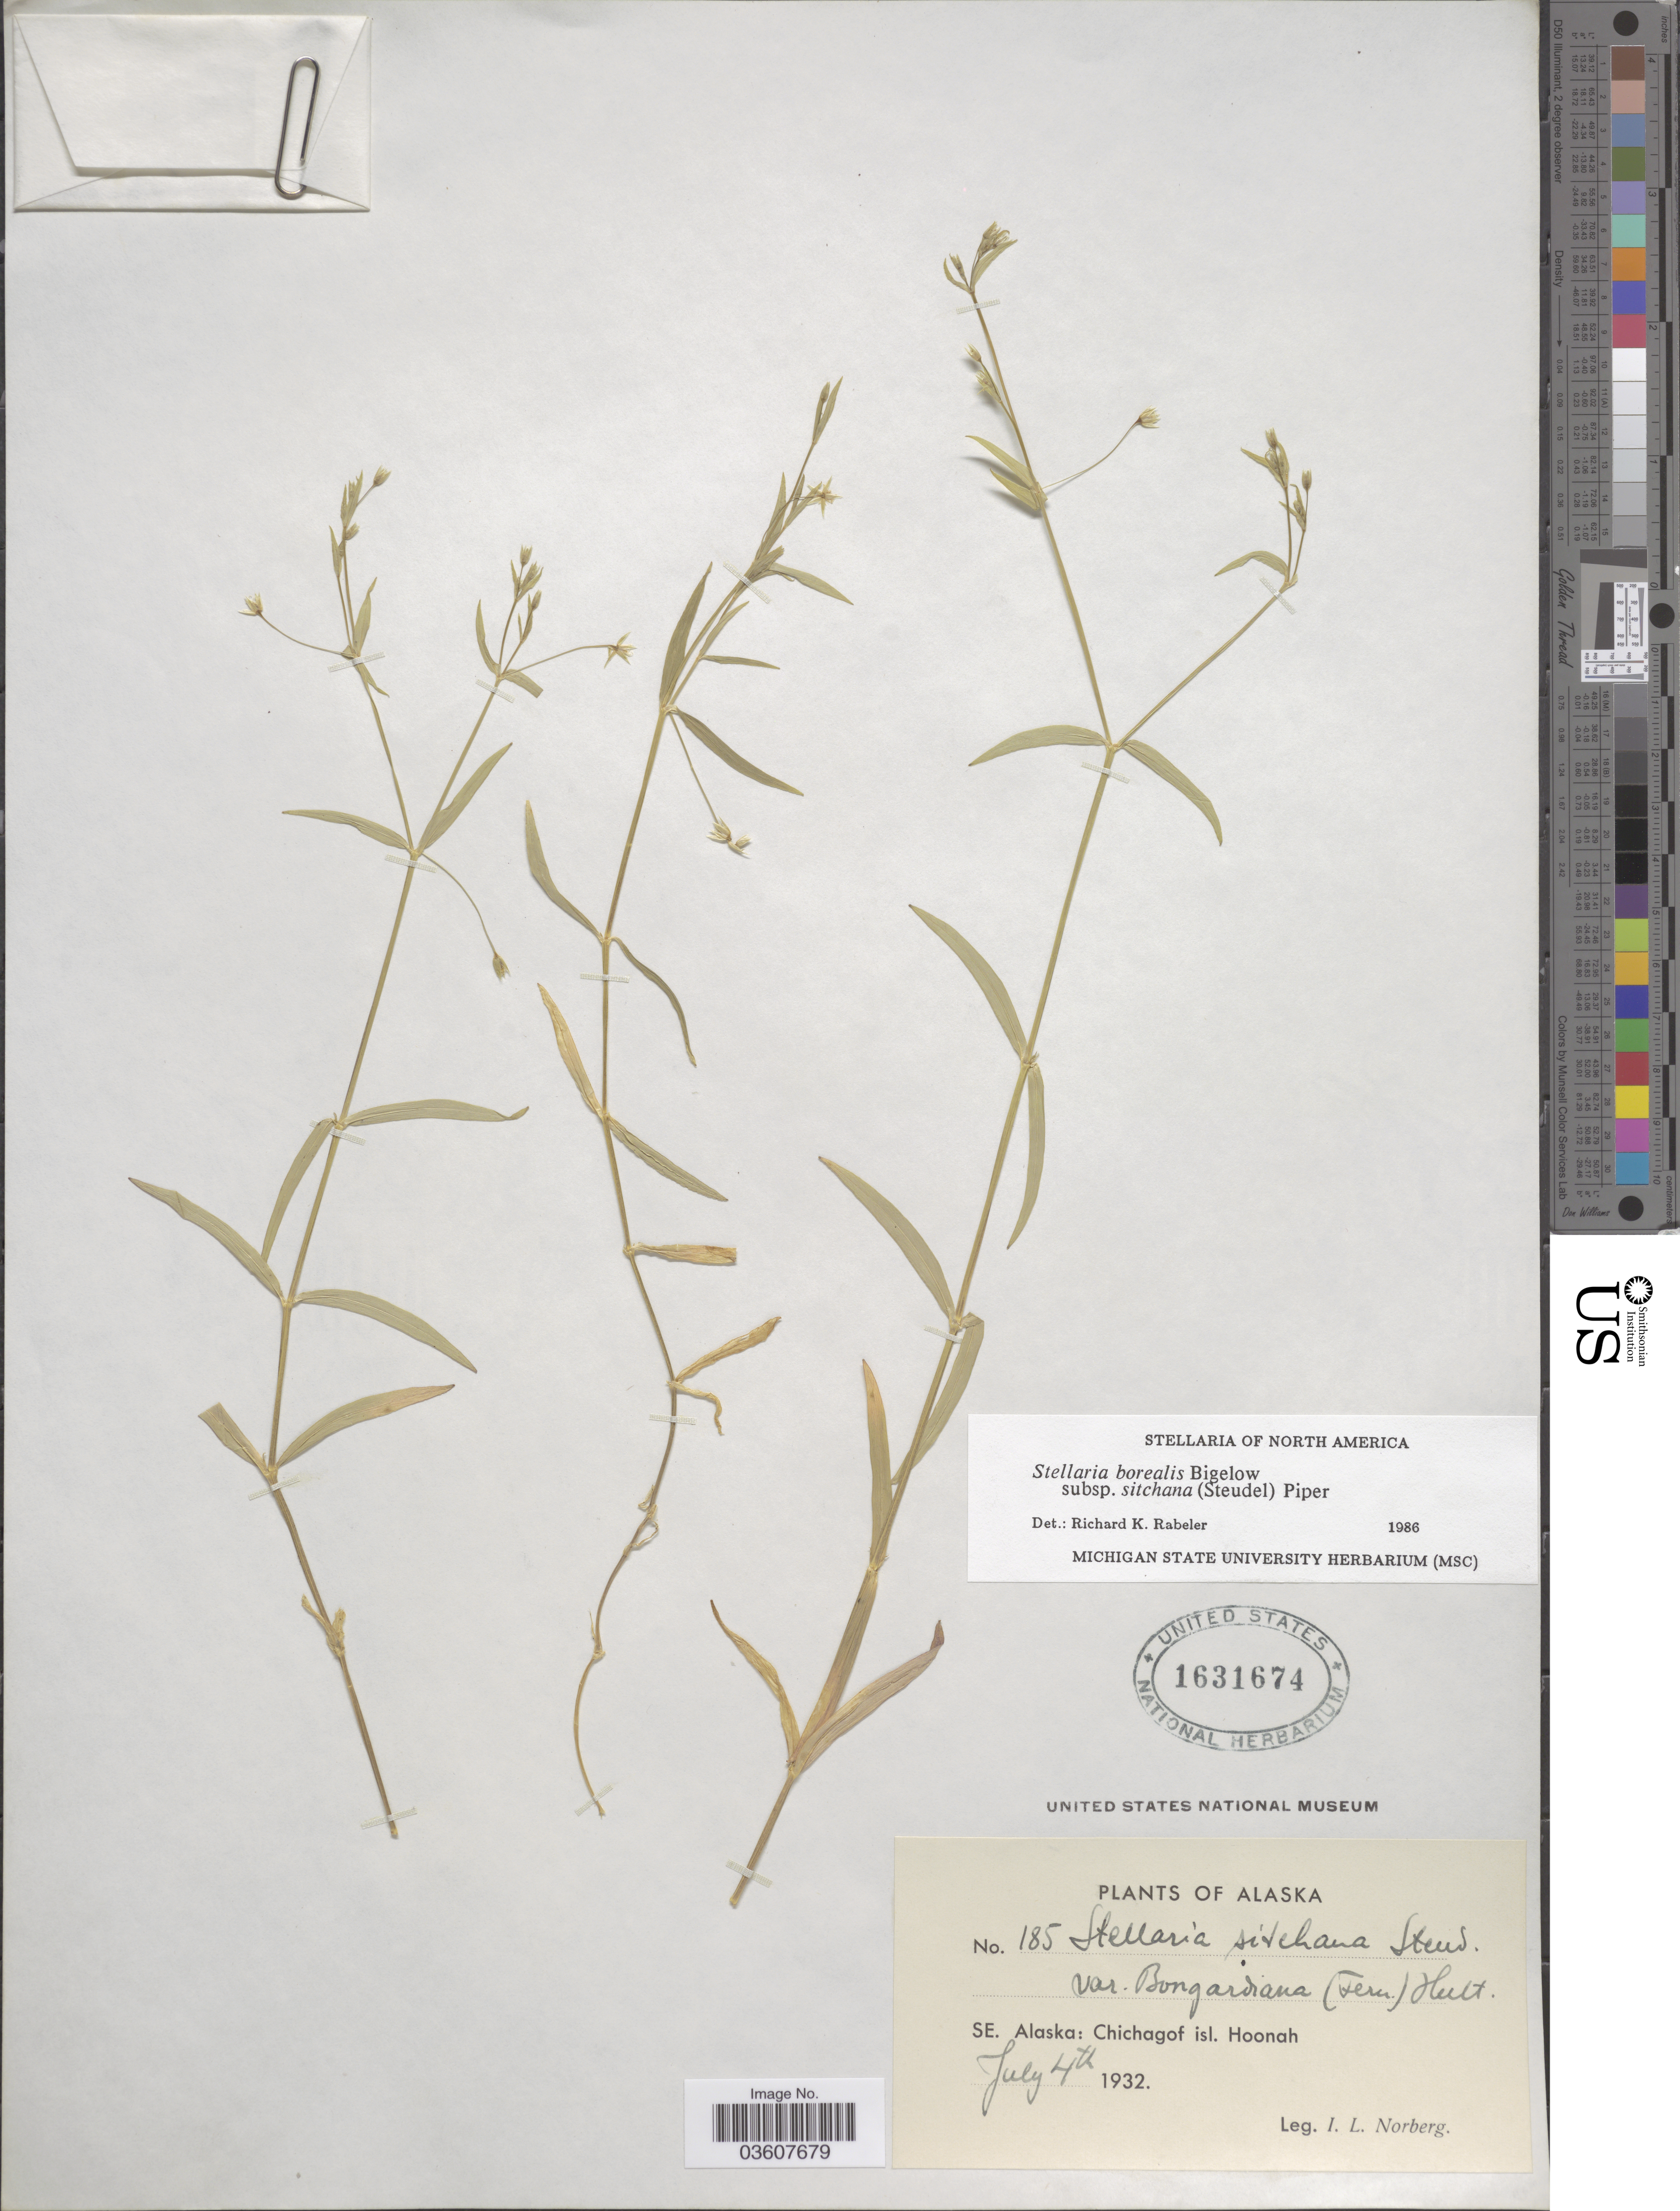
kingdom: Plantae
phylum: Tracheophyta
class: Magnoliopsida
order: Caryophyllales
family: Caryophyllaceae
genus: Stellaria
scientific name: Stellaria borealis subsp. sitchana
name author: (Steud.) Piper & Beattie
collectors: I. Norberg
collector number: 185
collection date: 1932-06-04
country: United States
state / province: Alaska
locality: SE. Alaska: Chichagof isl. Hoonah.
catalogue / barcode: US 1631674